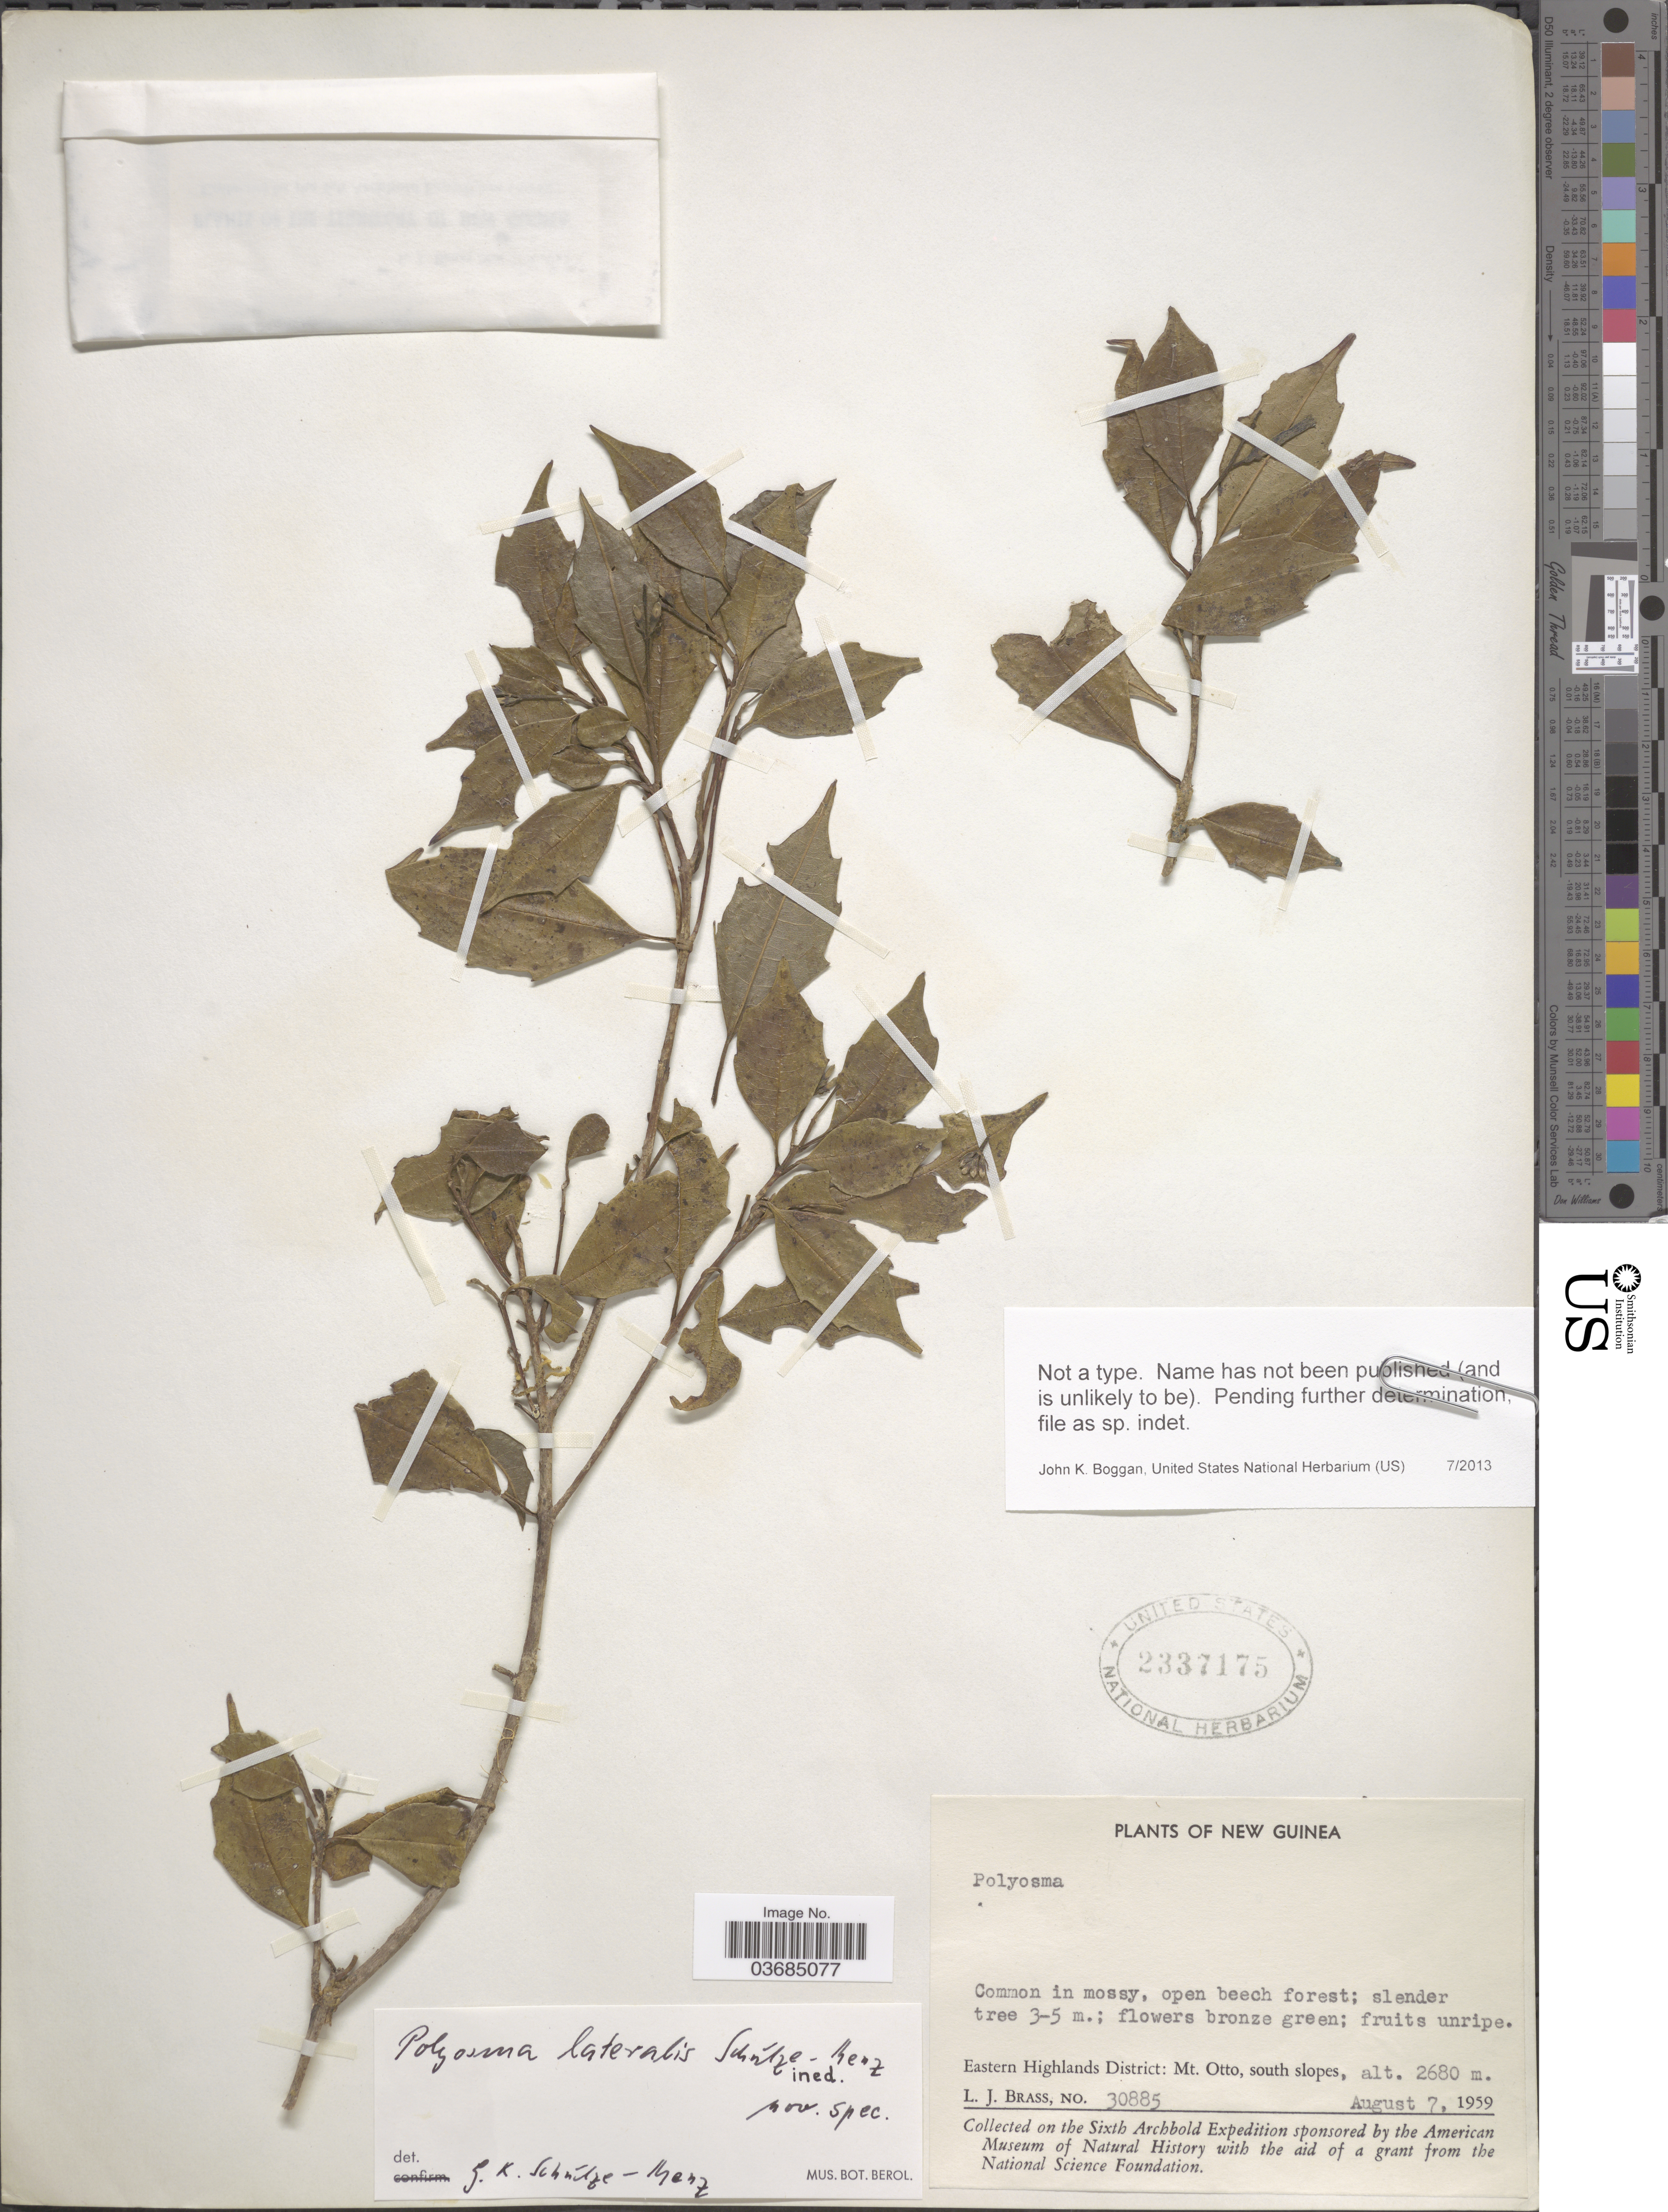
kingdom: Plantae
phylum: Tracheophyta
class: Magnoliopsida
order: Escalloniales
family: Escalloniaceae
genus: Polyosma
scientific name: Polyosma sp.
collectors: L. J. Brass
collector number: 30885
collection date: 1959-08-07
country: Papua New Guinea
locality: New Guinea. Eastern Highlands District: Mt. Otto, south slopes. On the Sixth Archbold Expedition.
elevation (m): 2680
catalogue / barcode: US 2337175